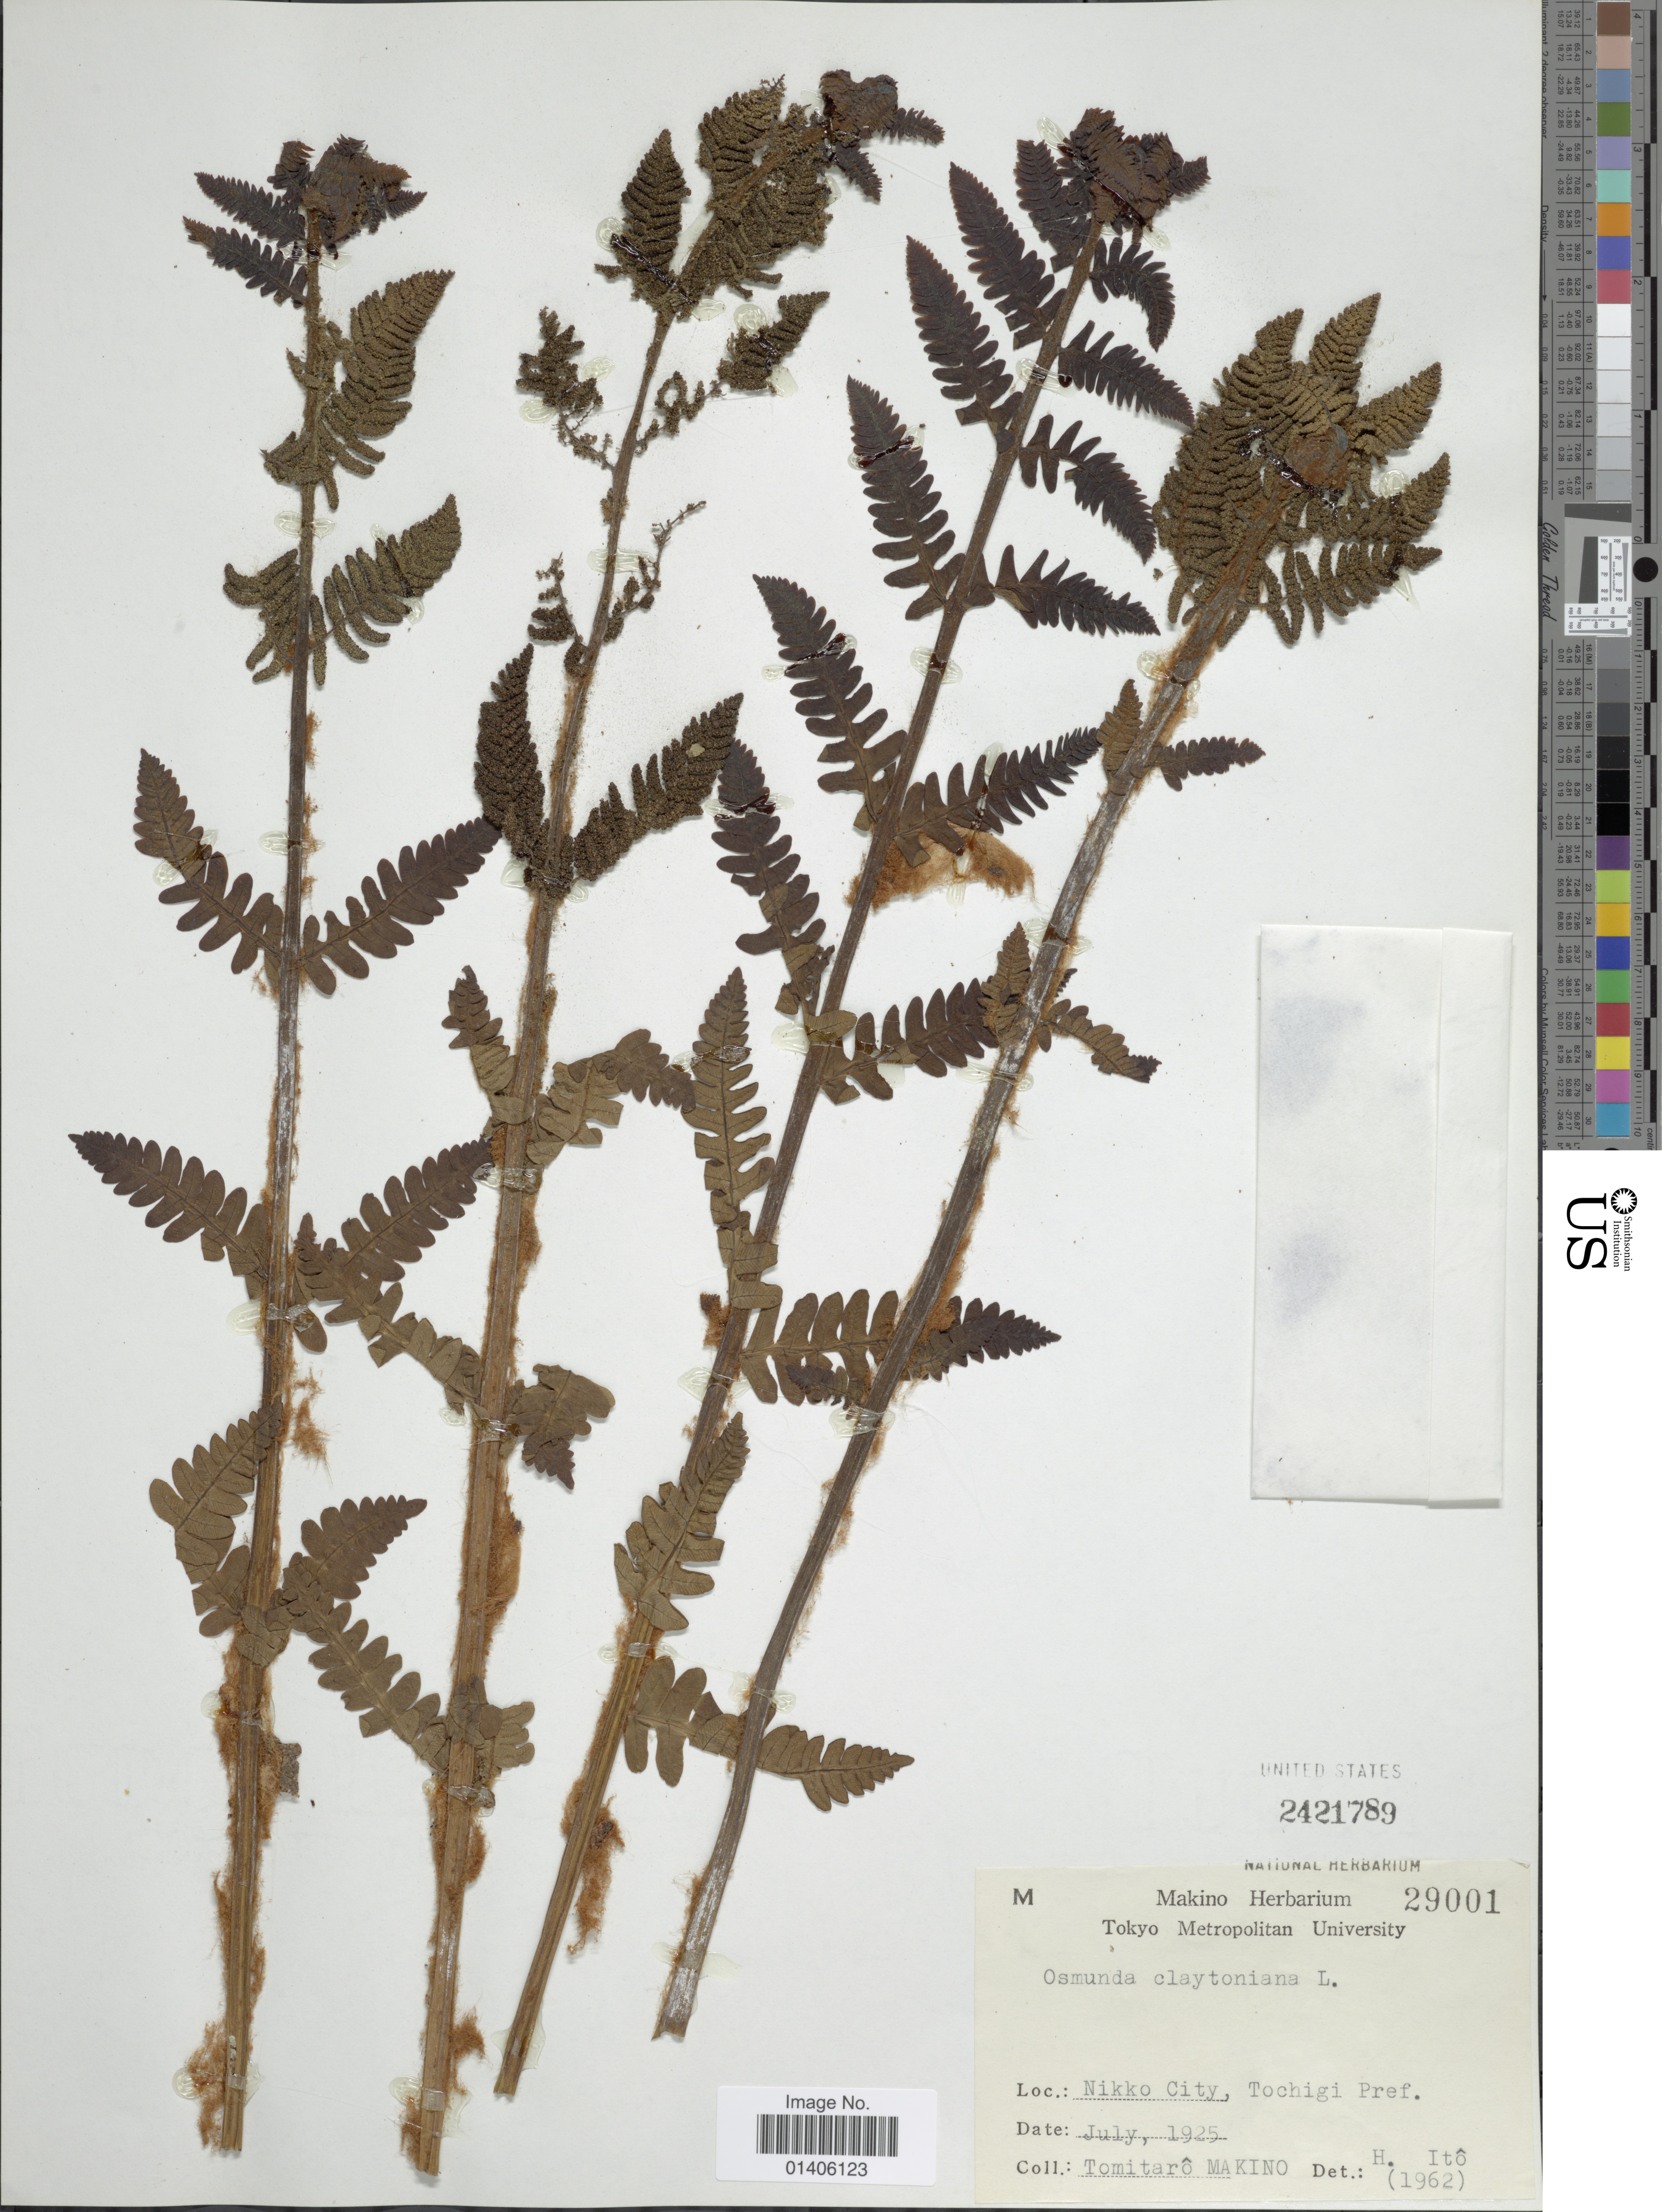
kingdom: Plantae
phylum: Tracheophyta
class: Polypodiopsida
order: Osmundales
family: Osmundaceae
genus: Osmunda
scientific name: Osmunda claytoniana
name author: (L.) Tagawa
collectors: T. Makino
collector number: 29001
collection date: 1925-07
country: Japan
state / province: Totigi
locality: Nikko City, Tochigi Pref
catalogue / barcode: US 2421789